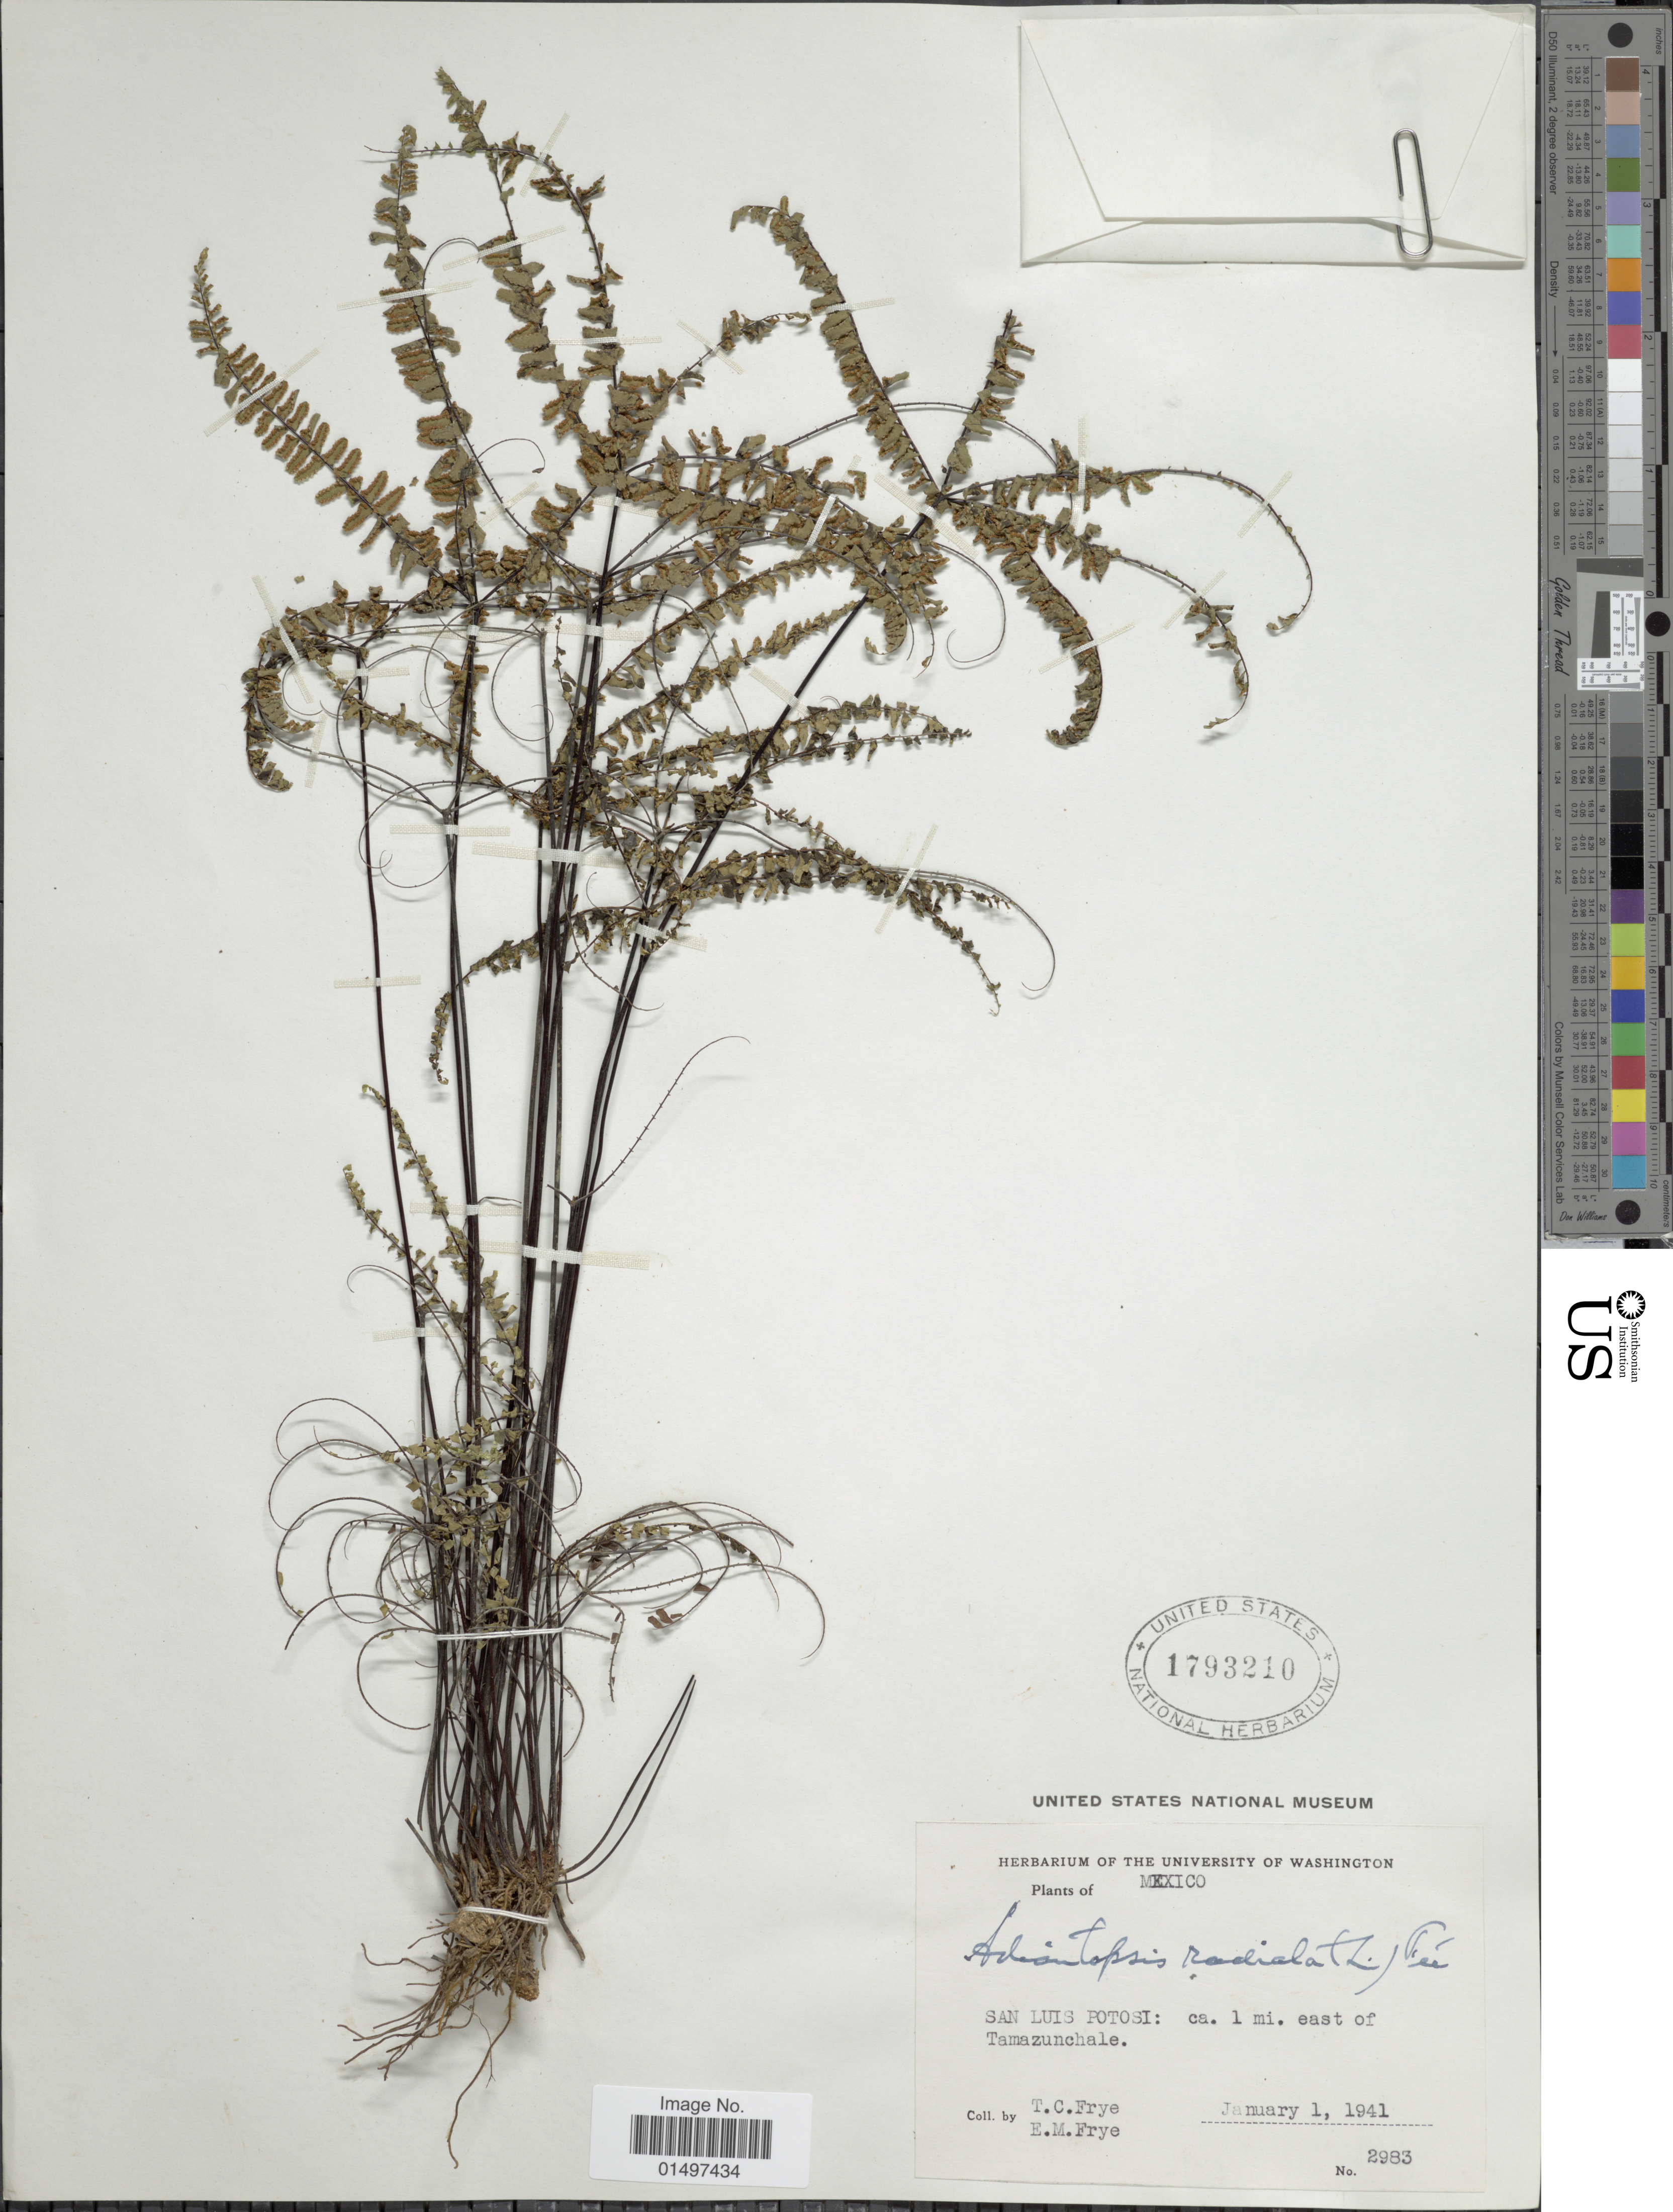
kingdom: Plantae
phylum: Tracheophyta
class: Polypodiopsida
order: Polypodiales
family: Pteridaceae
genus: Adiantopsis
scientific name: Adiantopsis radiata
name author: (L.) Fée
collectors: T. C. Frye & E. Frye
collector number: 2983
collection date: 1941-01-01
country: Mexico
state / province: San Luis Potosí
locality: Ca. 1 mi. east of Tamazunchale.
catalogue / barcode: US 1793210